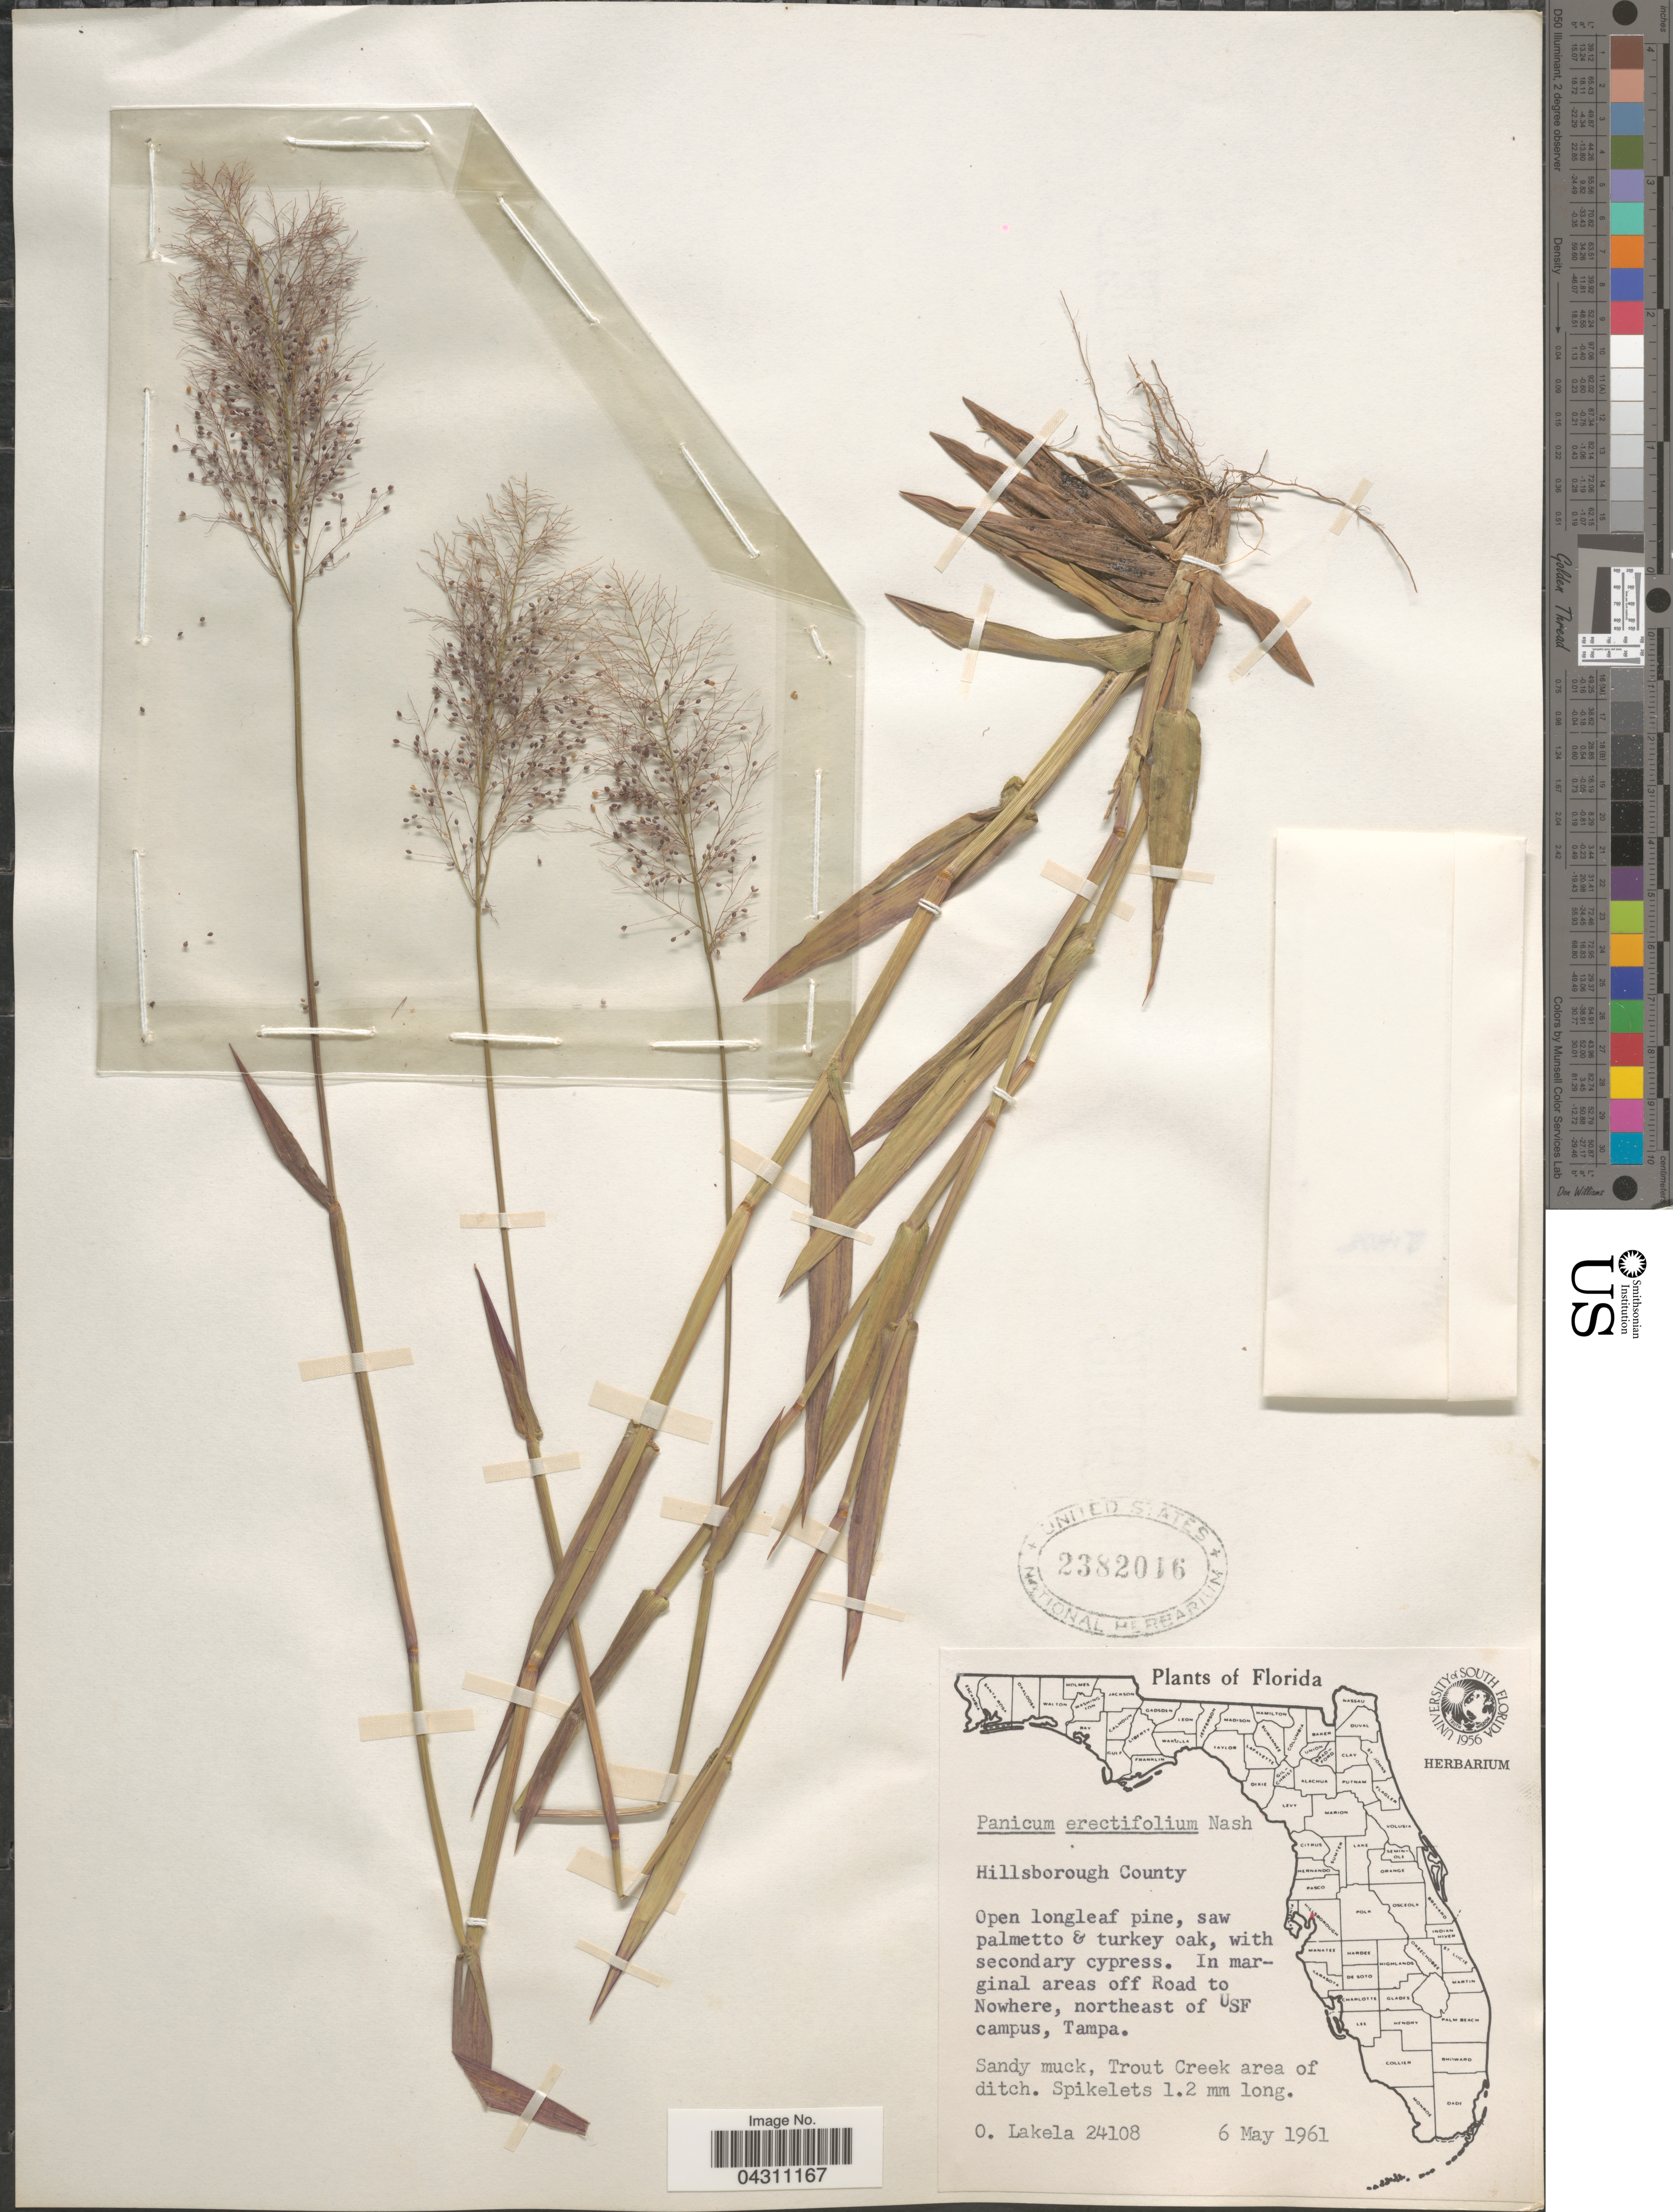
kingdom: Plantae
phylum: Tracheophyta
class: Liliopsida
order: Poales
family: Poaceae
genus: Dichanthelium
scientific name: Dichanthelium sphaerocarpon var. floridanum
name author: (Vasey) Davidse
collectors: O. Lakela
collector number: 24108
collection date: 1961-05-06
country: United States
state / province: Florida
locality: Hillsborough County. Open longleaf pine, saw palmetto & turkey oak, with secondary cypress. In marginal areas off Road to Nowhere, northeast of USF campus, Tampa. Sandy muck, Trout Creek area of ditch.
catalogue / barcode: US 2382016